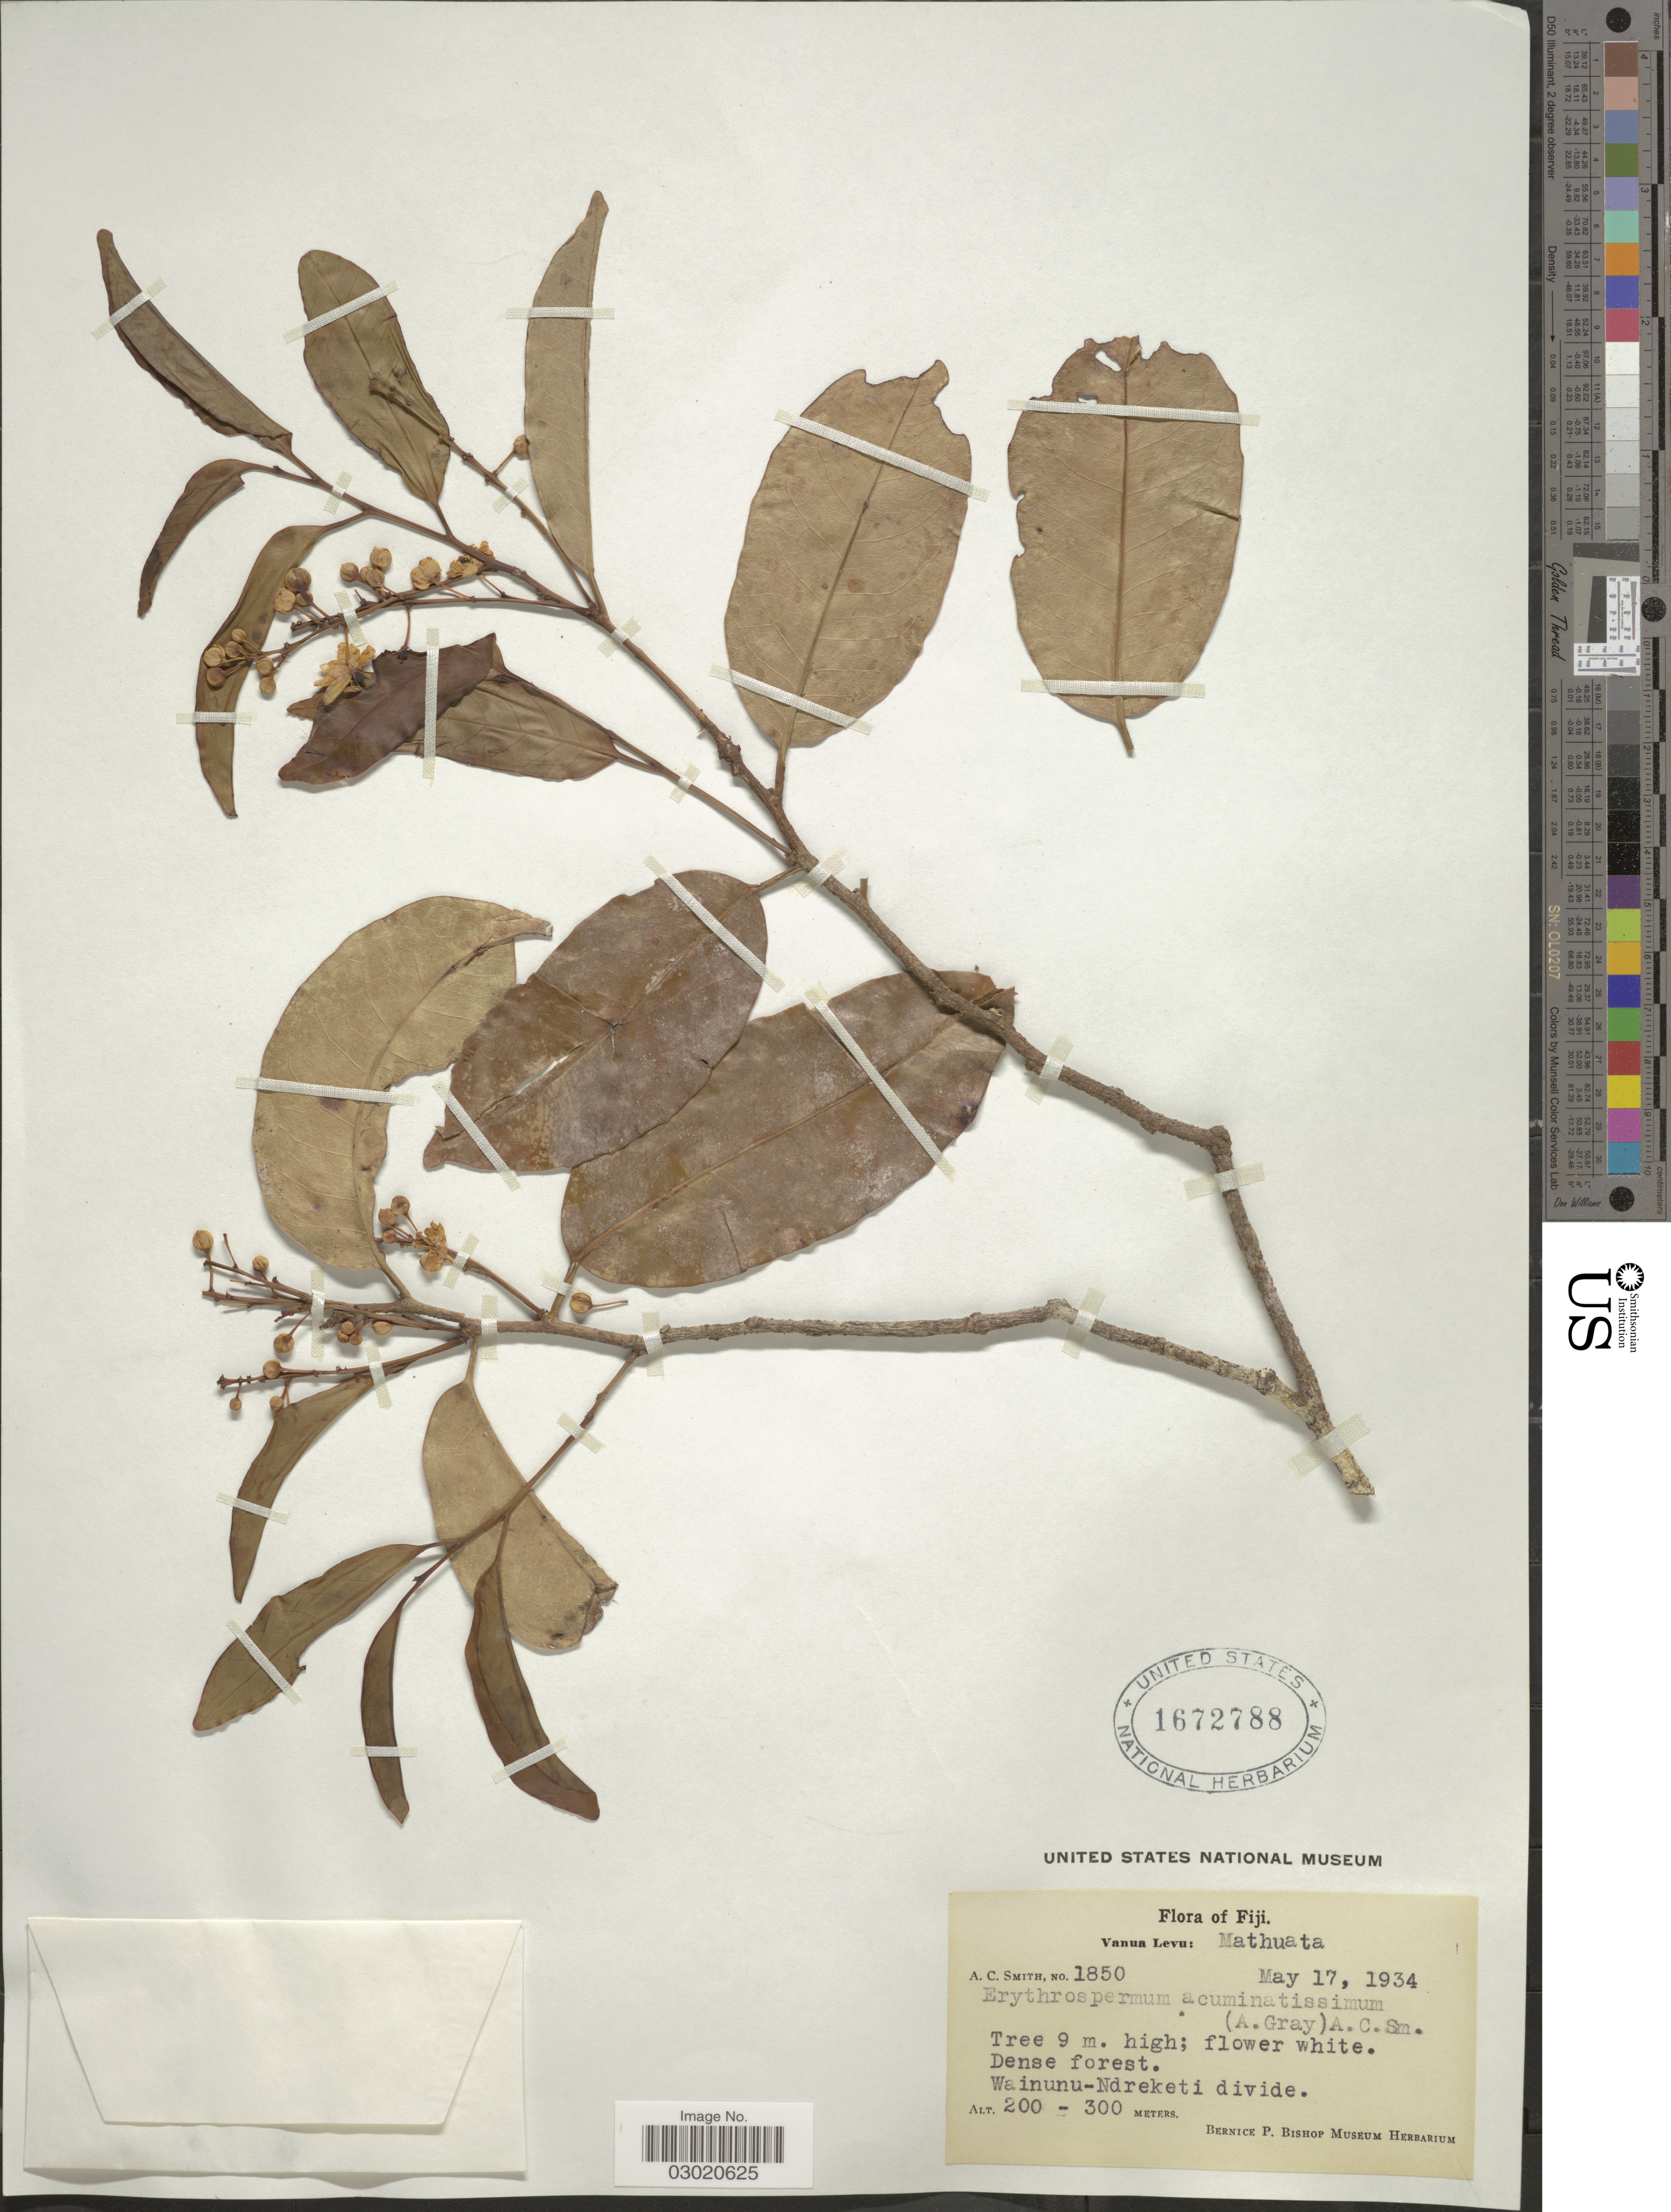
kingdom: Plantae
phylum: Tracheophyta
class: Magnoliopsida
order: Malpighiales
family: Achariaceae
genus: Erythrospermum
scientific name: Erythrospermum acuminatissimum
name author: (A. Gray) A.C. Sm.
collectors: A. C. Smith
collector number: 1850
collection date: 1934-05-17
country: Fiji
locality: Vanua Levu: Mathuata, Wainunu-Ndreketi divide.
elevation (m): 200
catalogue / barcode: US 1672788